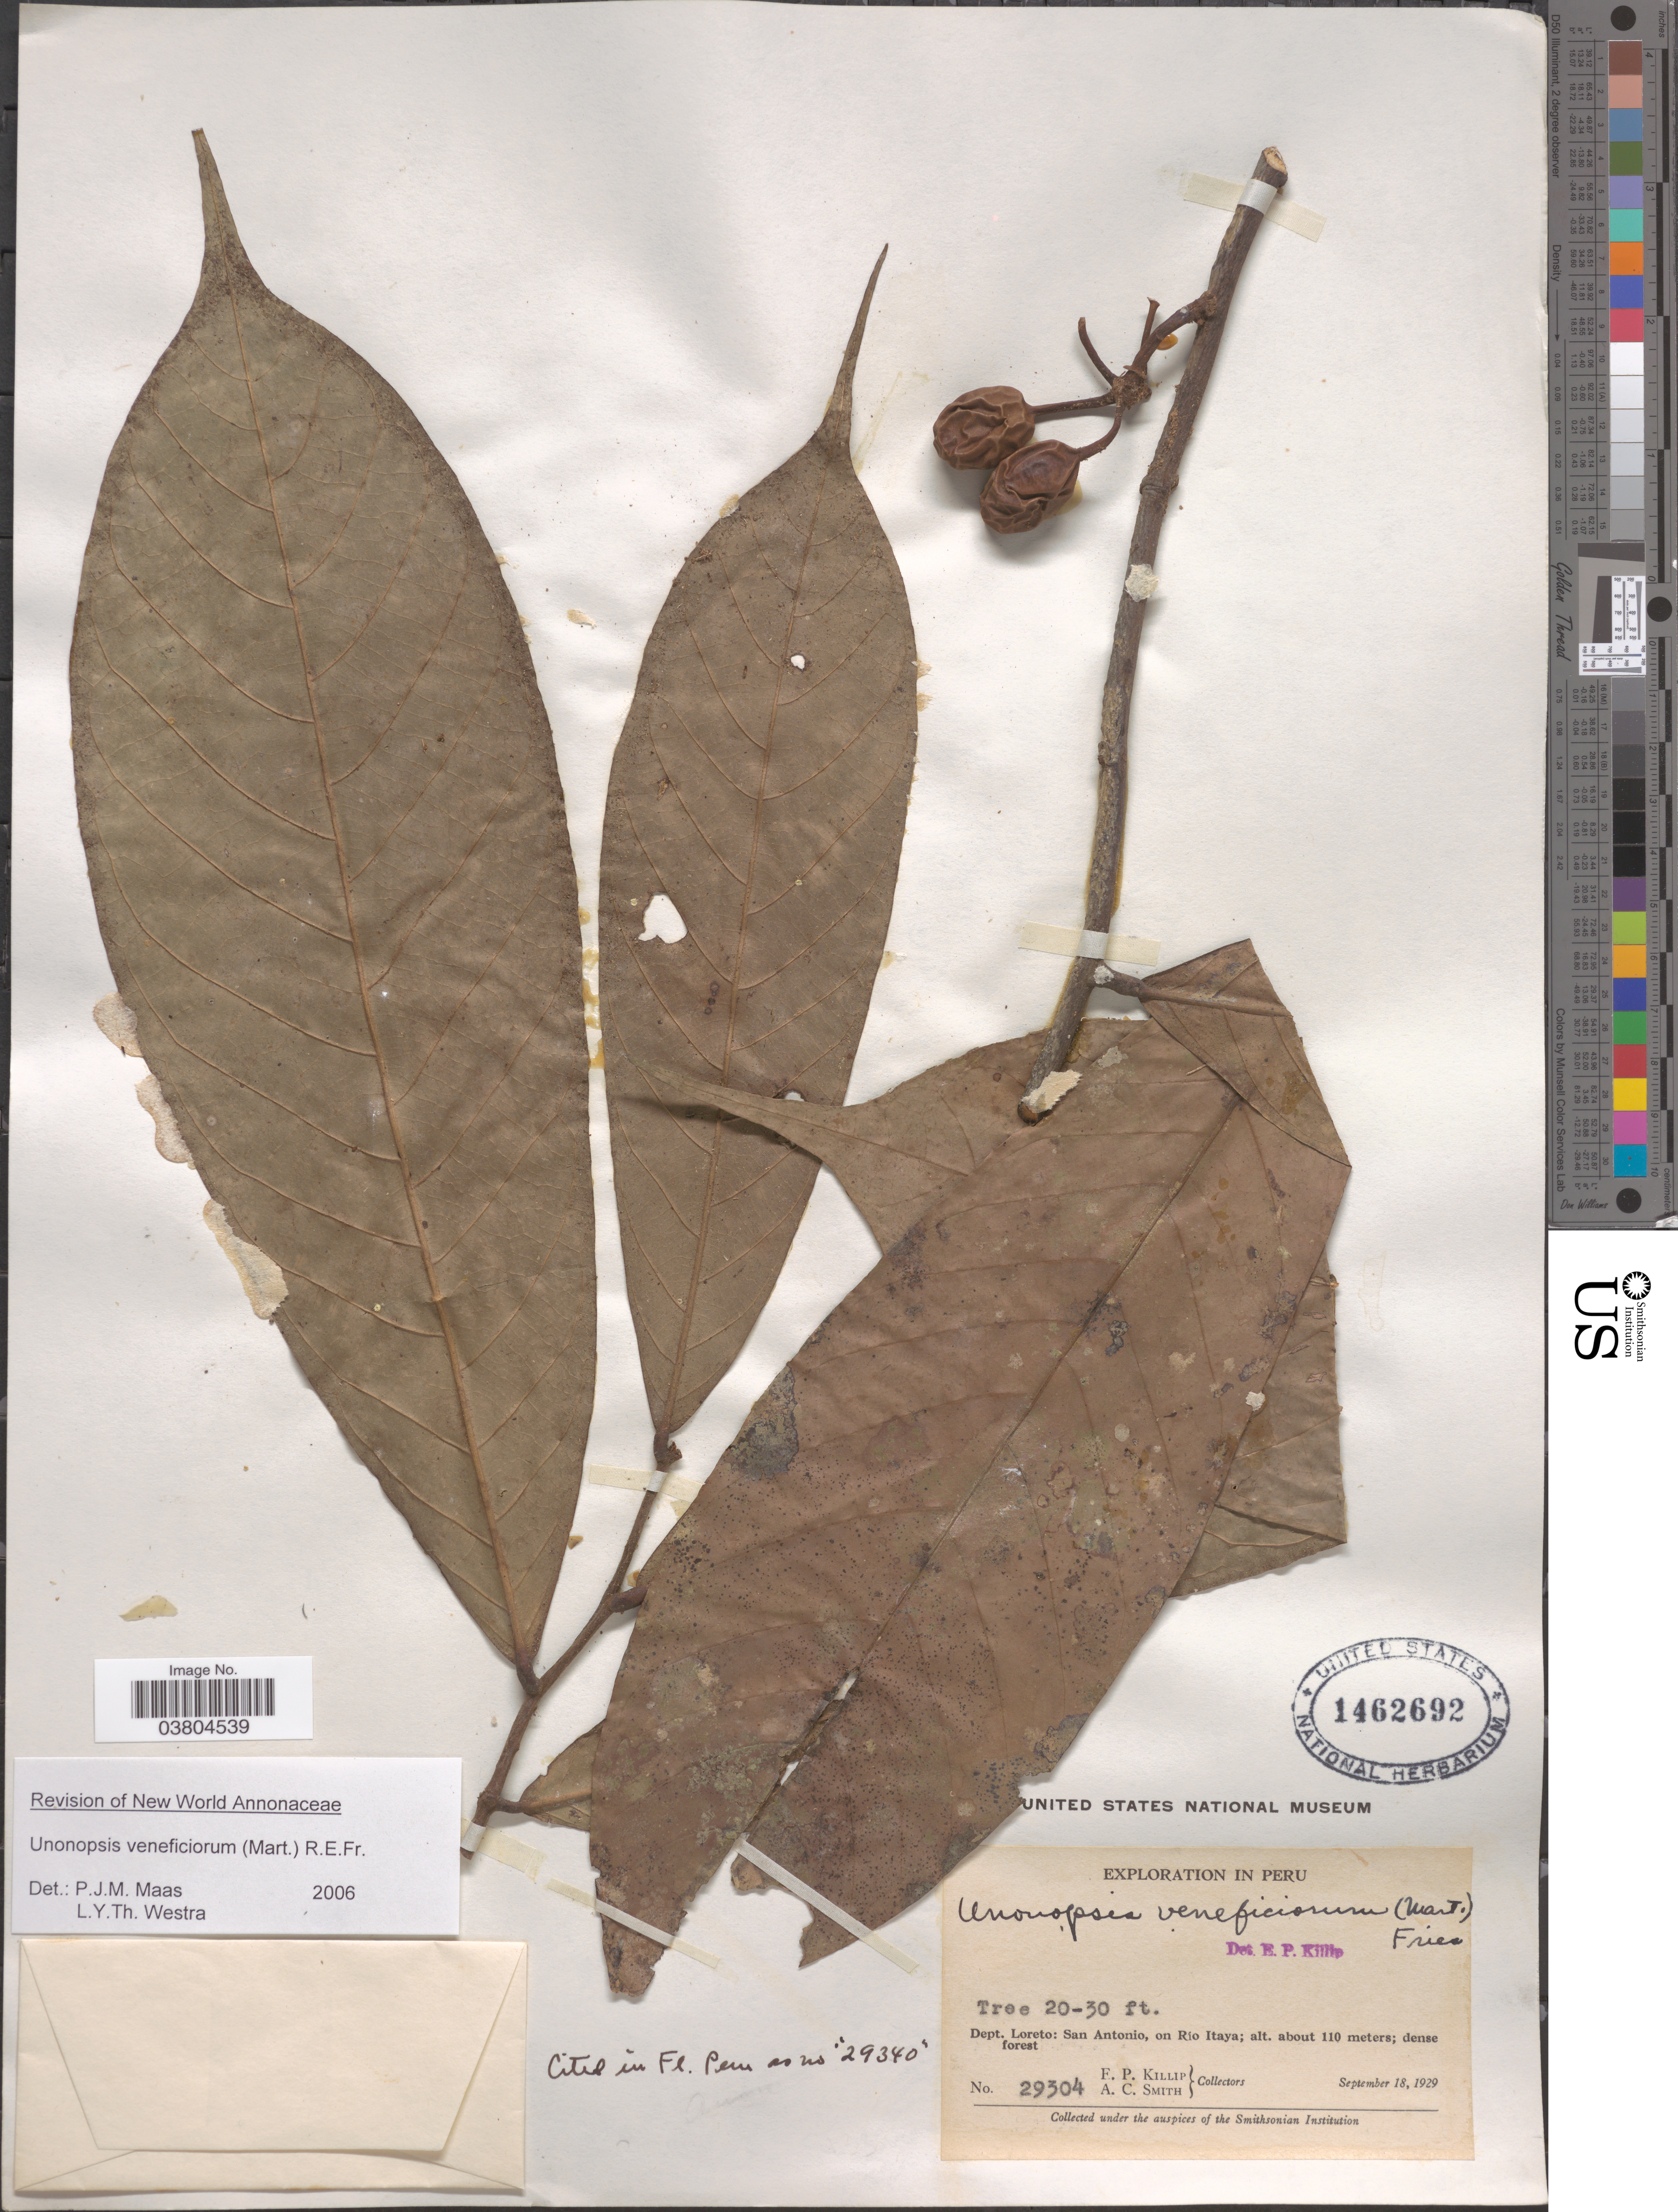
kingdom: Plantae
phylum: Tracheophyta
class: Magnoliopsida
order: Magnoliales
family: Annonaceae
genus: Unonopsis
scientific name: Unonopsis veneficiorum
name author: (Mart.) R.E. Fr.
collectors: E. P. Killip & A. C. Smith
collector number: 29304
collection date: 1929-09-18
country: Peru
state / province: Loreto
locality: Dept. Loreto: San Antonio, on Río Itaya.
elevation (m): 110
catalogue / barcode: US 1462692